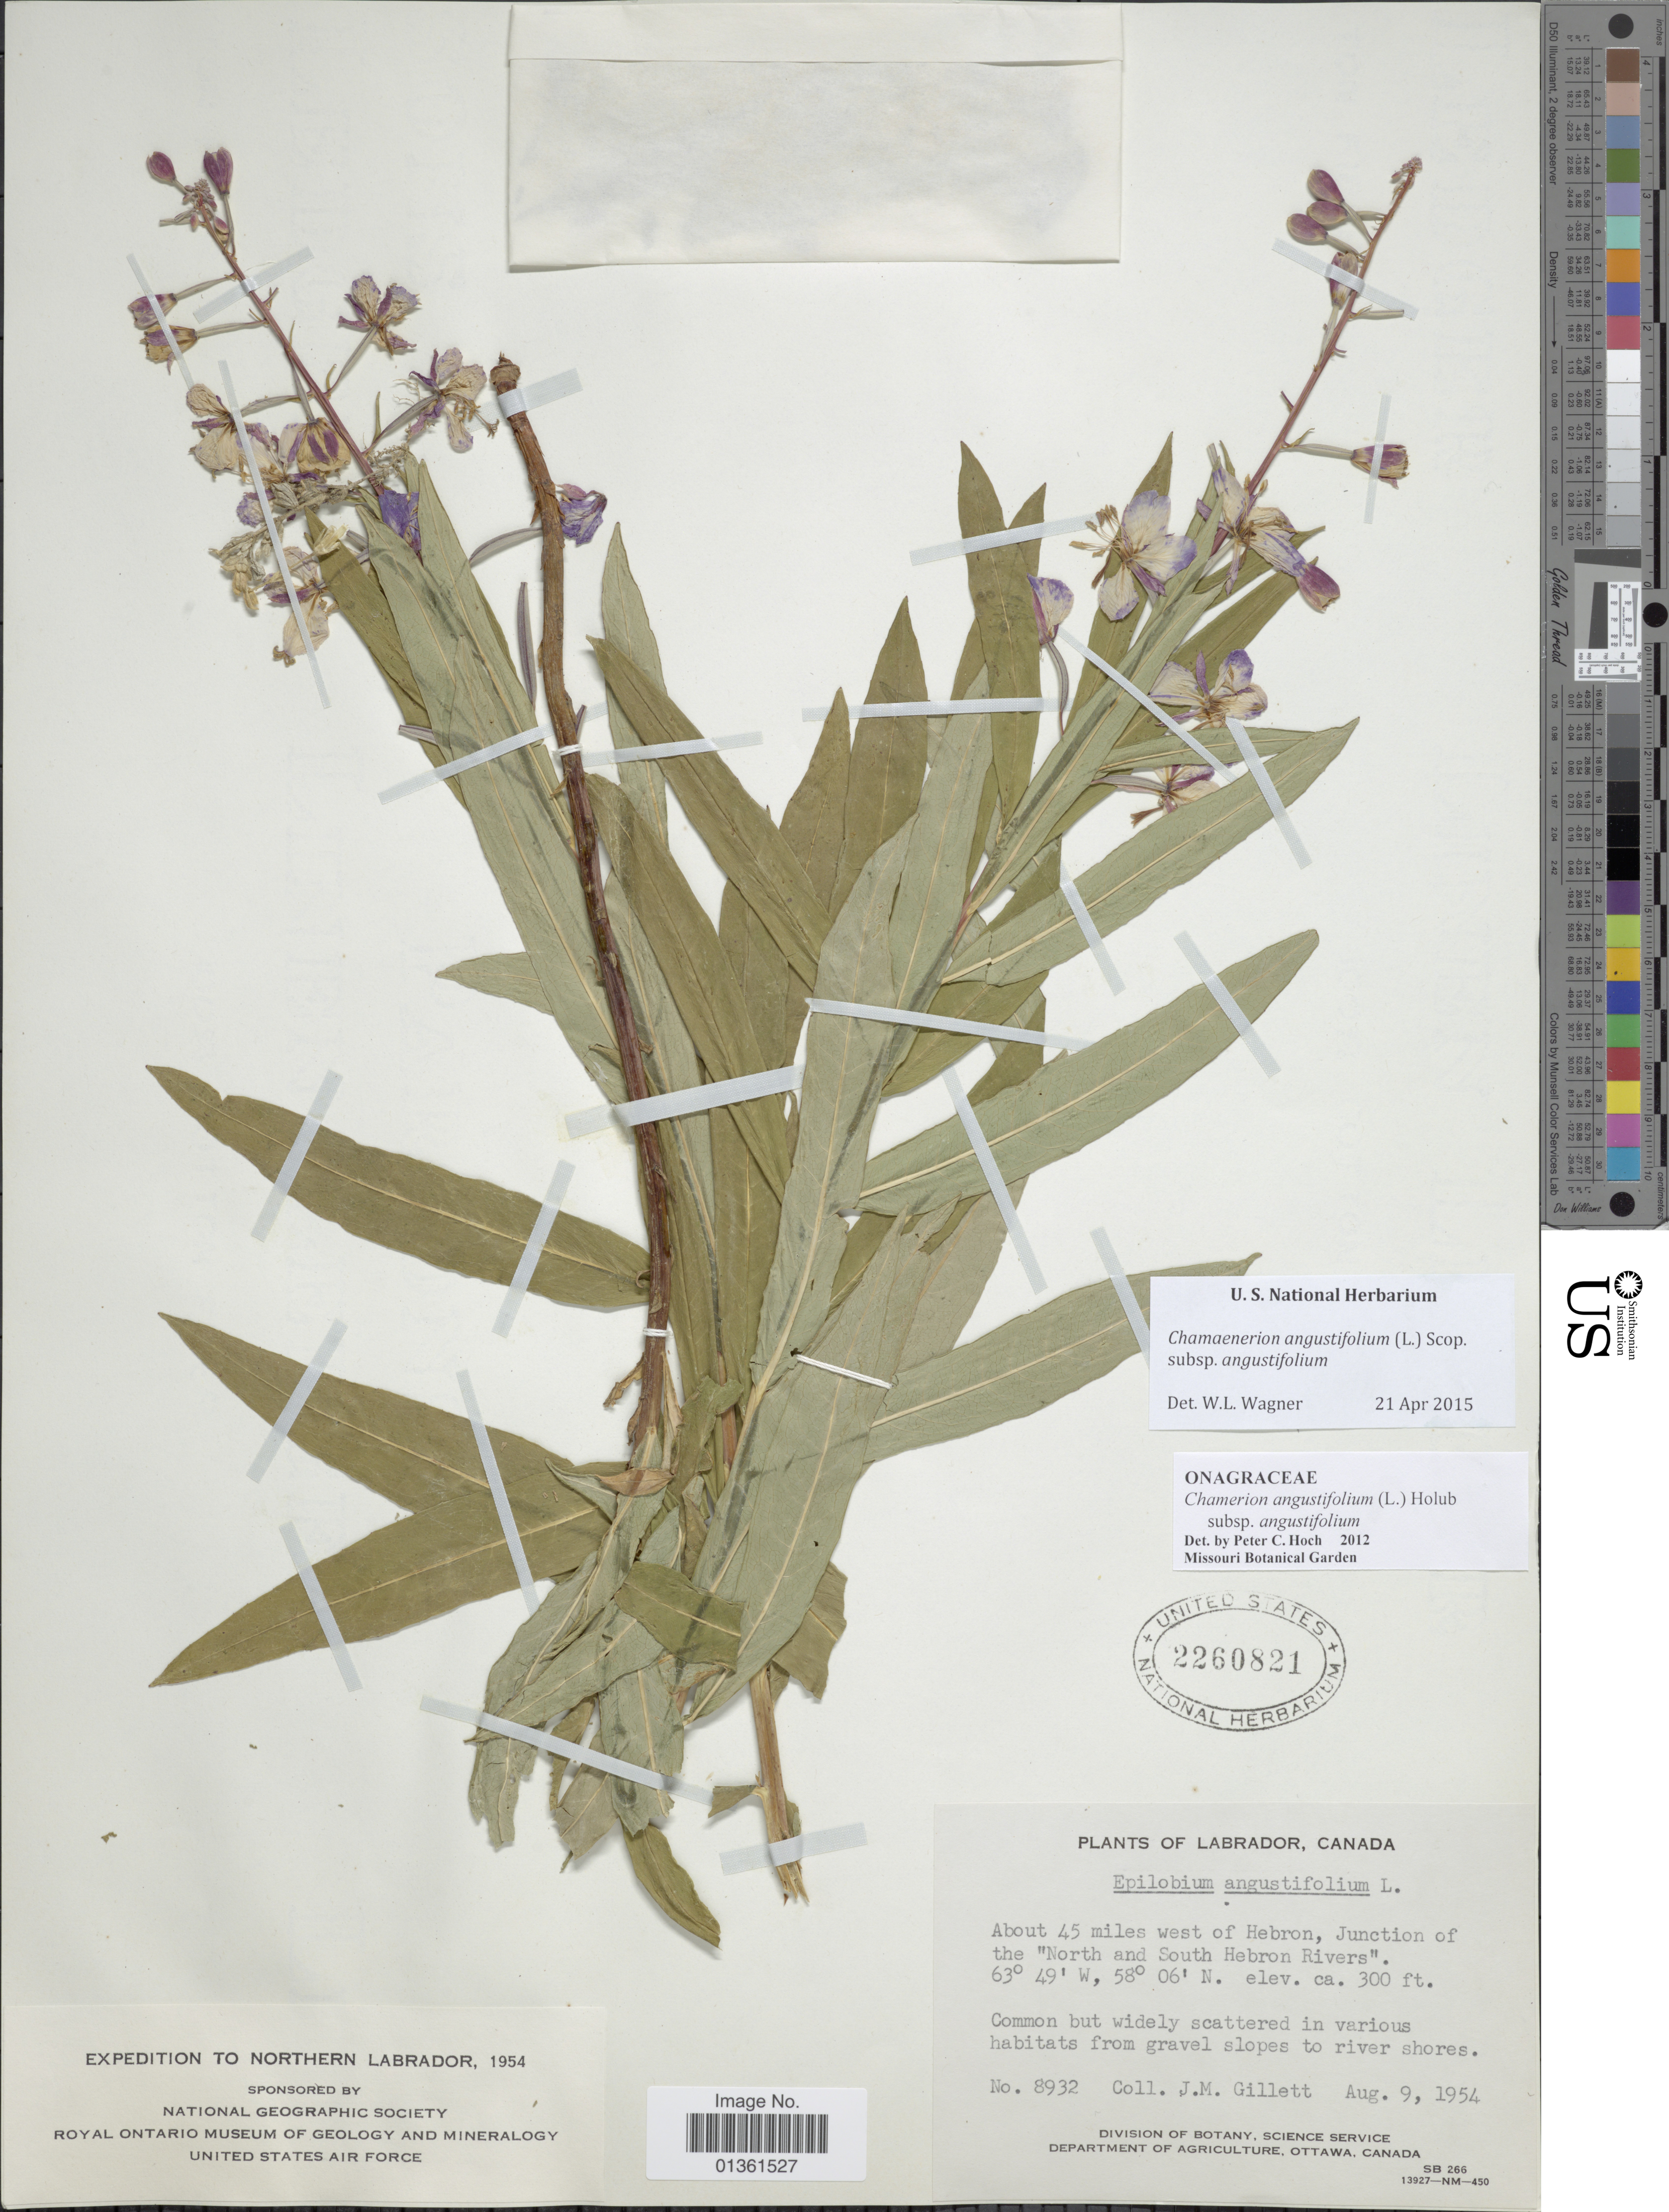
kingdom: Plantae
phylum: Tracheophyta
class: Magnoliopsida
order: Myrtales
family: Onagraceae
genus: Chamaenerion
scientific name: Chamaenerion angustifolium subsp. angustifolium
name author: (L.) Scop.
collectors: J. M. Gillett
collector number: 8932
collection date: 1954-08-09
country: Canada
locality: Labrador. About 45 miles west of Hebron, Junction of the "North and South Hebron Rivers".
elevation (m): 91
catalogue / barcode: US 2260821